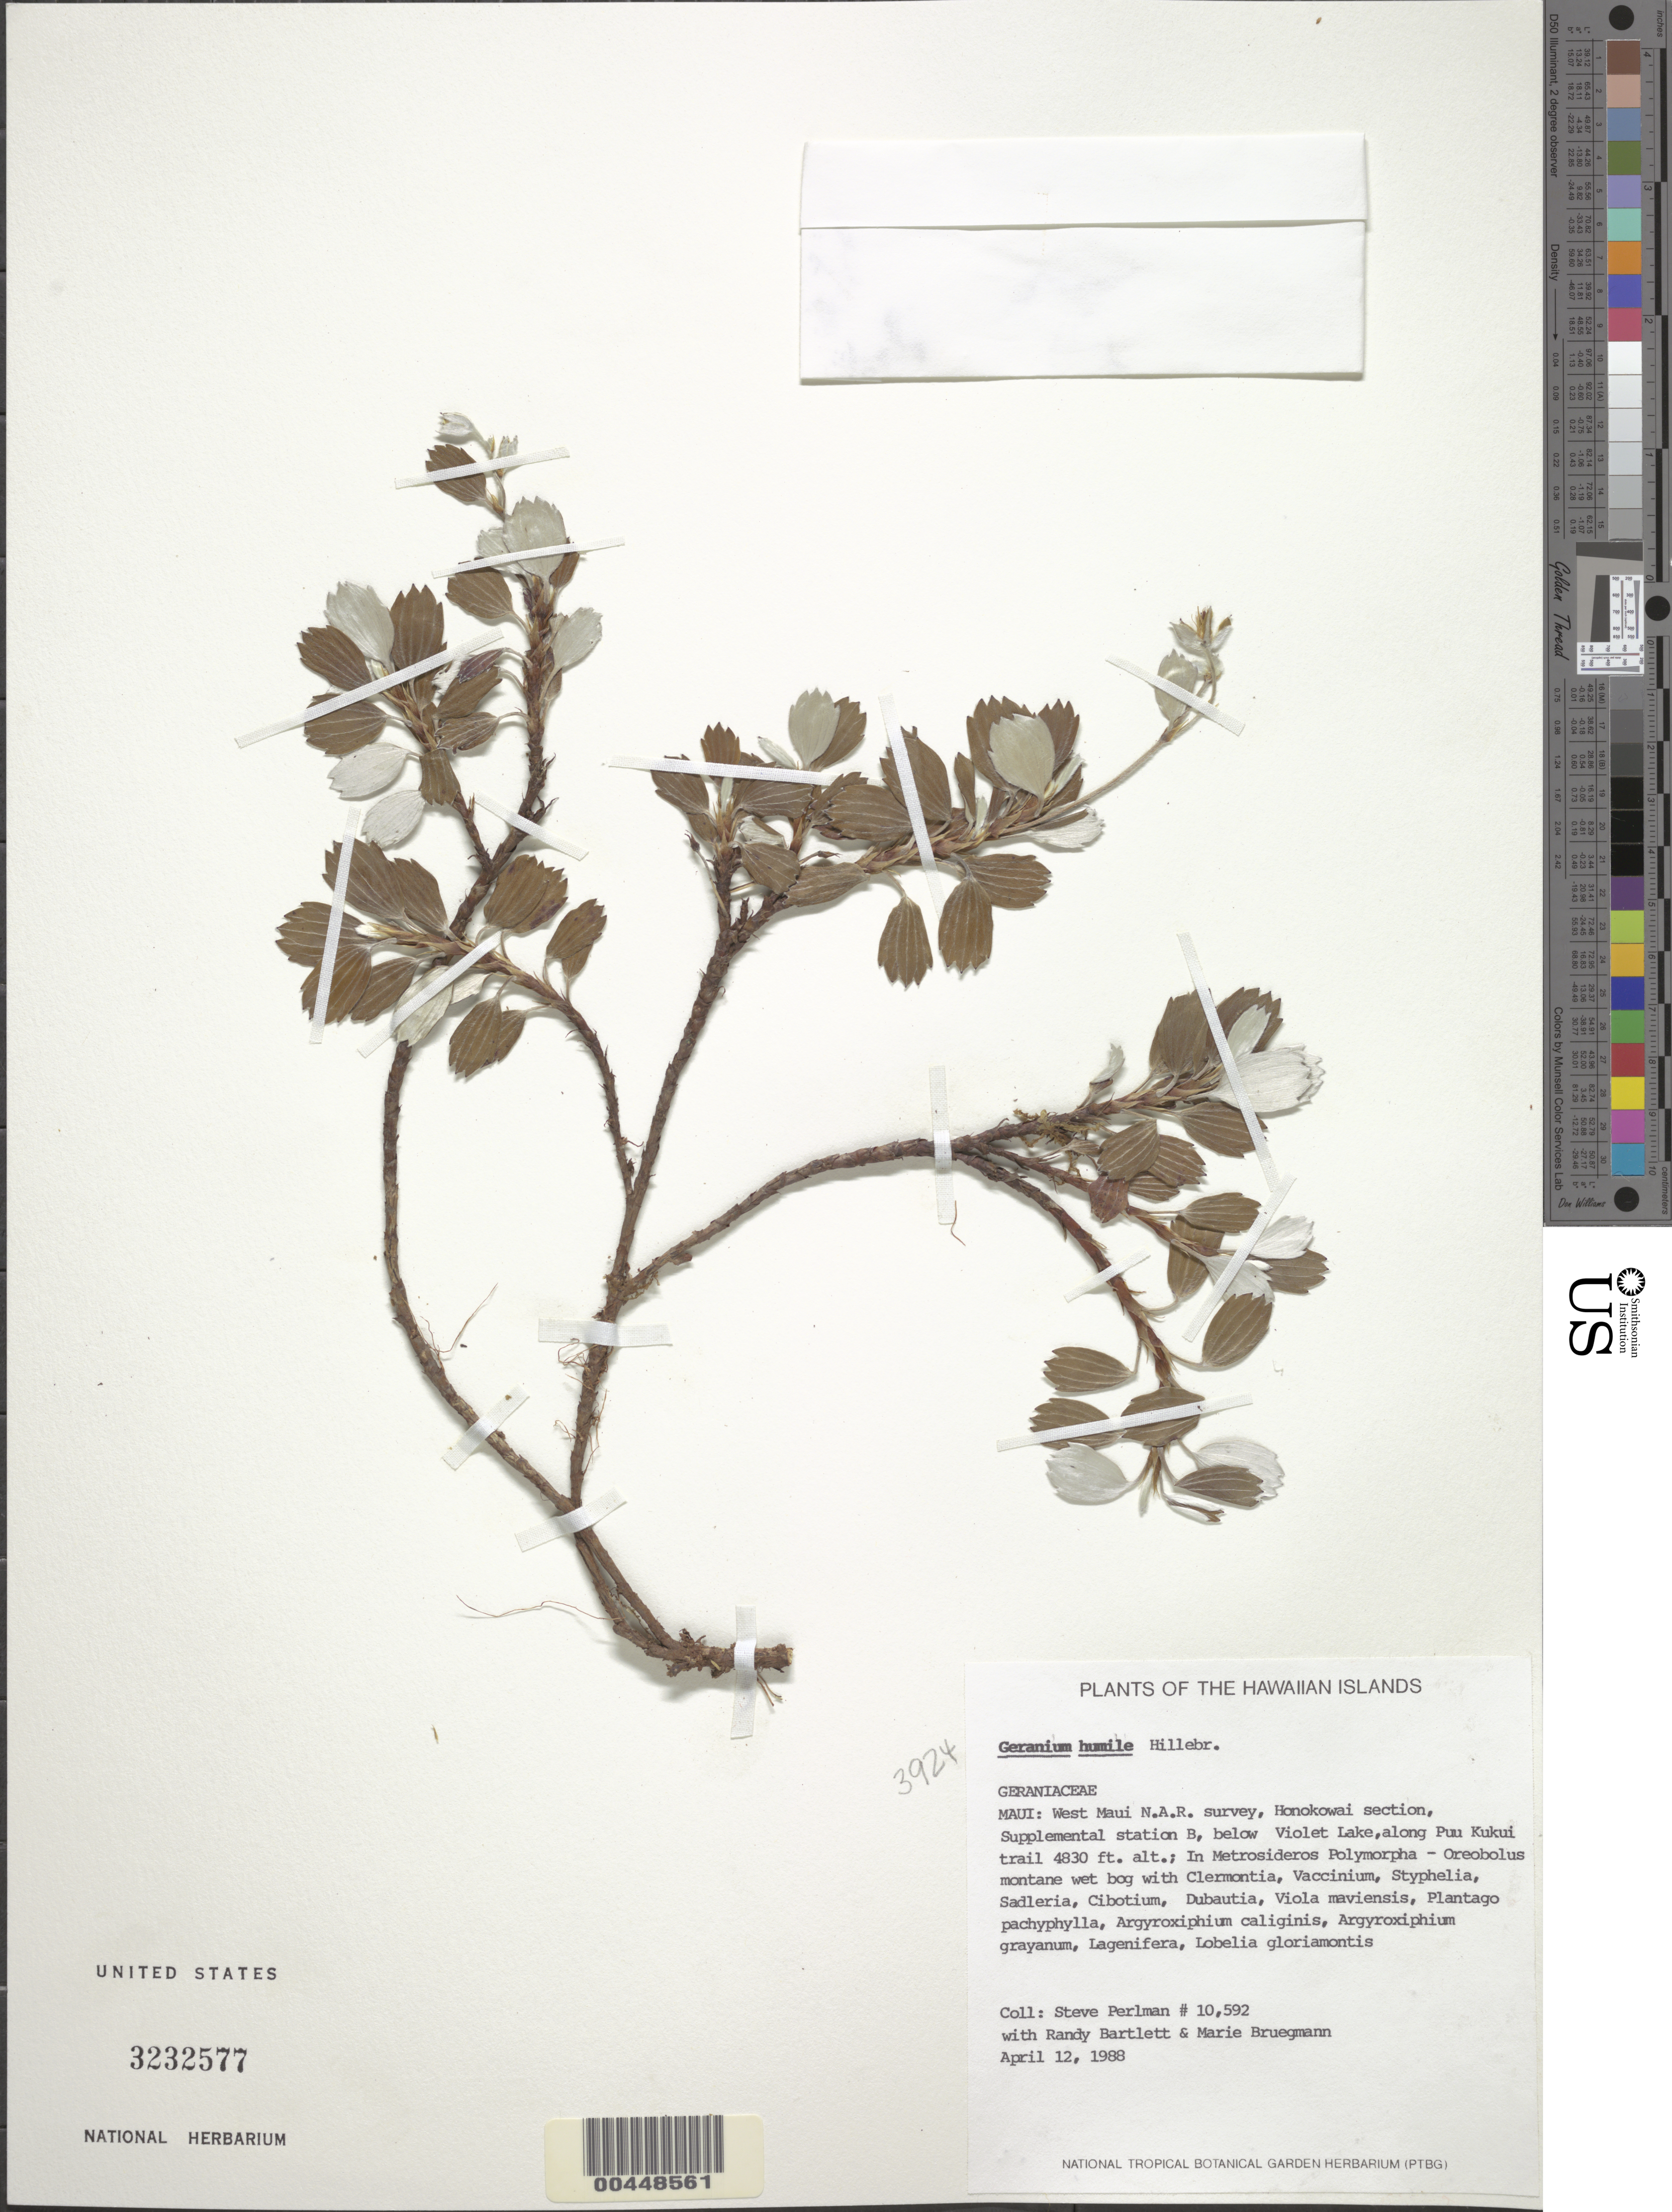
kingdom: Plantae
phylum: Tracheophyta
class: Magnoliopsida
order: Geraniales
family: Geraniaceae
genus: Geranium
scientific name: Geranium humile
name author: Hillebr.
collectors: S. P. Perlman, R. Bartlett & M. Bruegmann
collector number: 10592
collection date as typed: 12 Apr 1988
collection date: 1988-04-12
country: United States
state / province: Hawaii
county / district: Maui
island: Maui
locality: W Maui NAR survey, Honokowai section, Supplemental station B, below Violet Lake, along Puu Kukui trail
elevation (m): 1472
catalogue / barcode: US 3232577